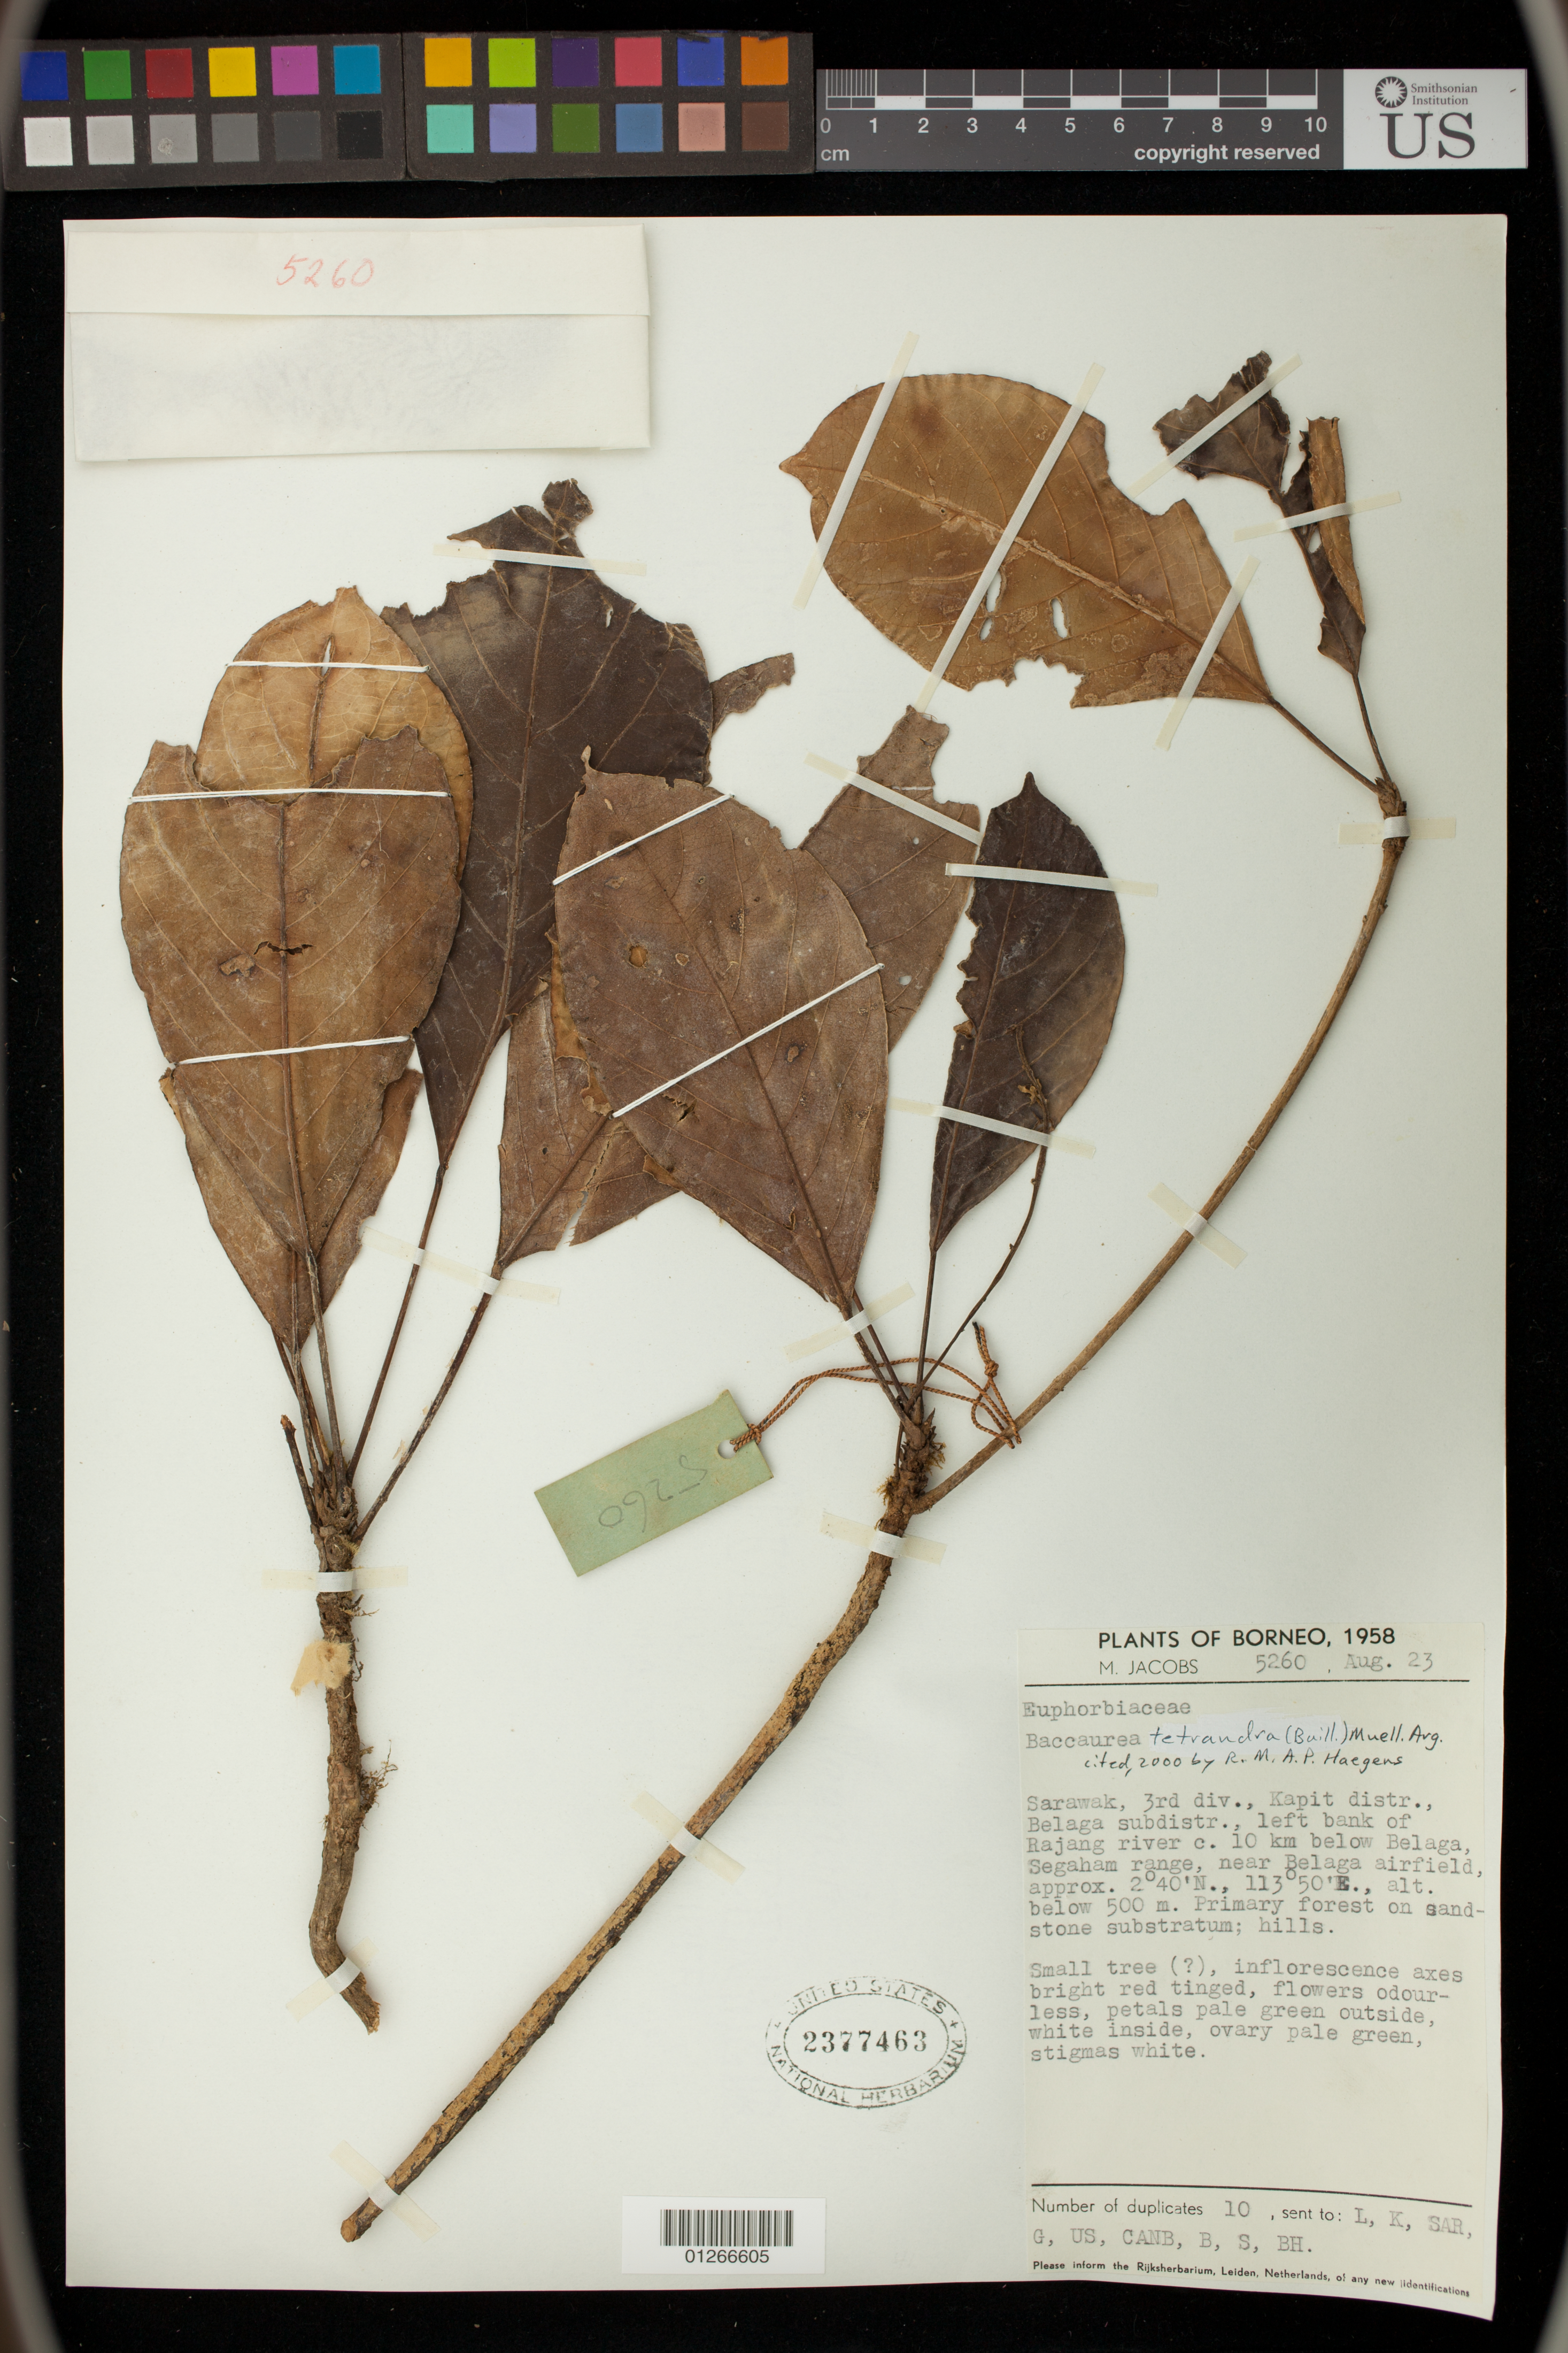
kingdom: Plantae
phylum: Tracheophyta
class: Magnoliopsida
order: Malpighiales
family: Phyllanthaceae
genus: Baccaurea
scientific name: Baccaurea tetrandra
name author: (Baill.) Müll. Arg.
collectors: M. Jacobs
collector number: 5260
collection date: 1958-08-23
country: Malaysia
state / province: Sarawak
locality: left bank of Rajang River, c. 10 km below Belaga, Segaham Range, near Belaga airfield, Kapit District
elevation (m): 0